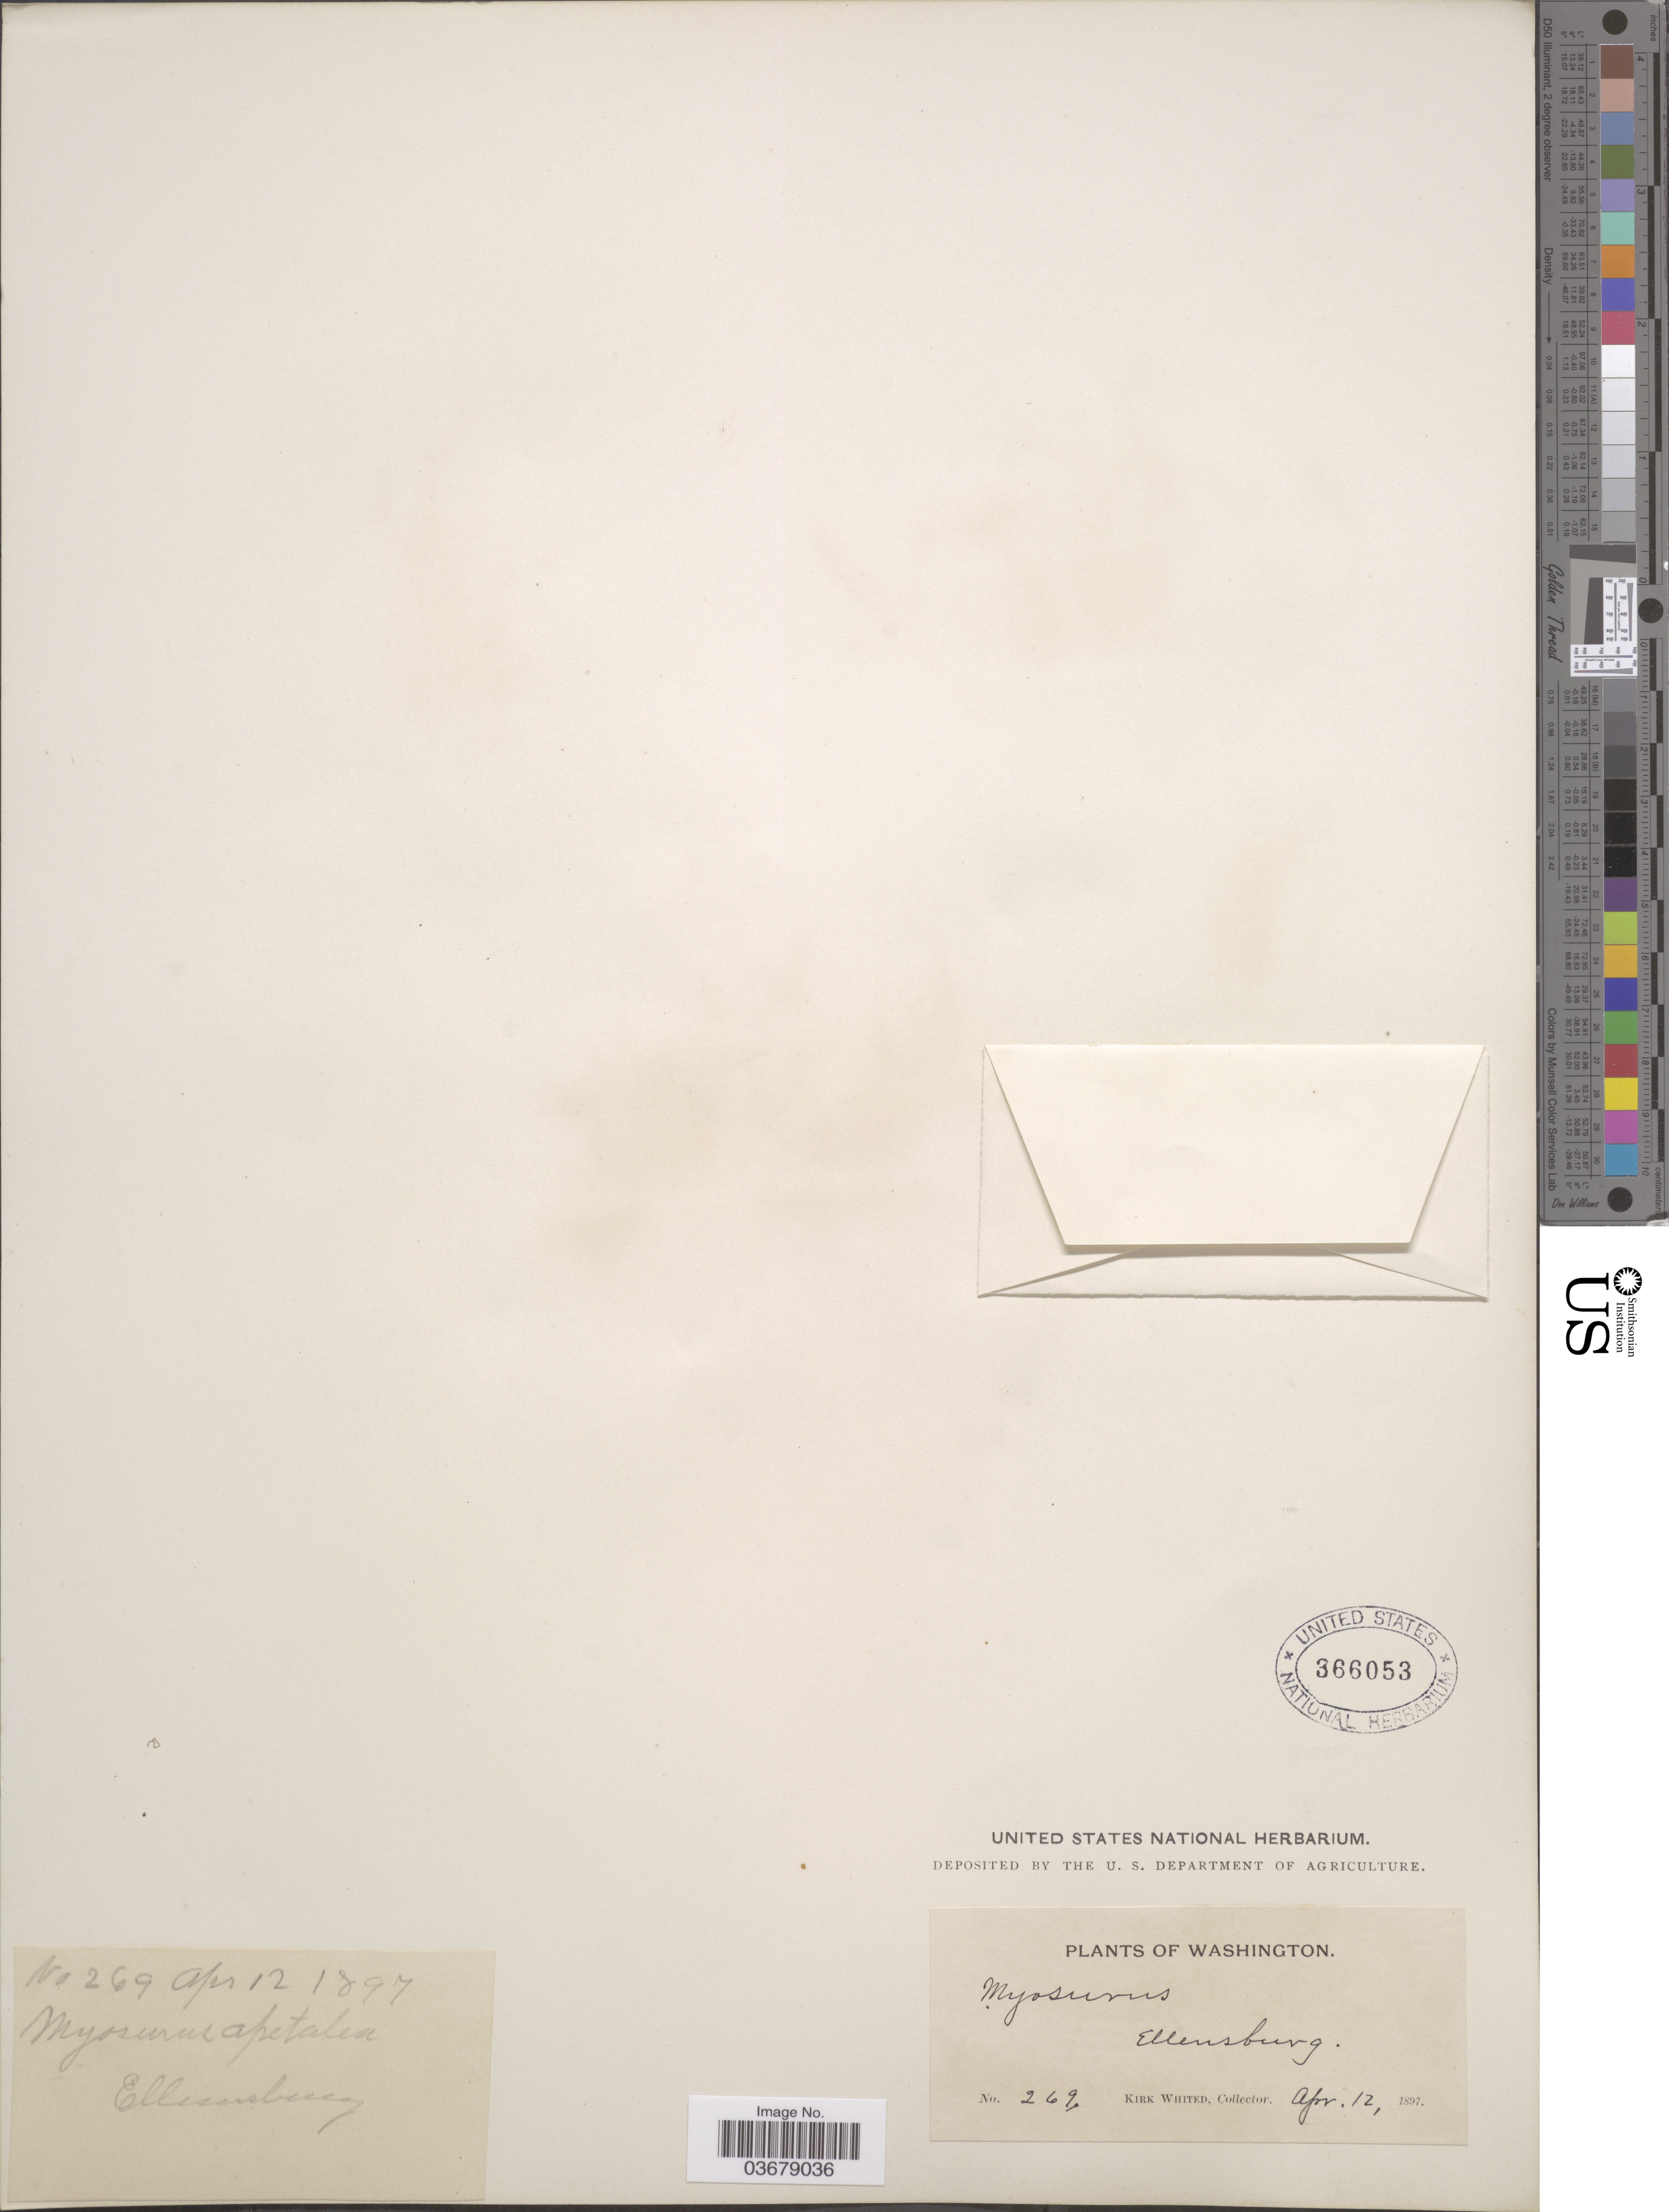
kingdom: Plantae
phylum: Tracheophyta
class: Magnoliopsida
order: Ranunculales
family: Ranunculaceae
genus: Myosurus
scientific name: Myosurus aristatus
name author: Benth.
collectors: K. Whited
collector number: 269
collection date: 1897-04-12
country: United States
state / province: Washington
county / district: Kittitas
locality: Ellensburg.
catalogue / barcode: US 366053